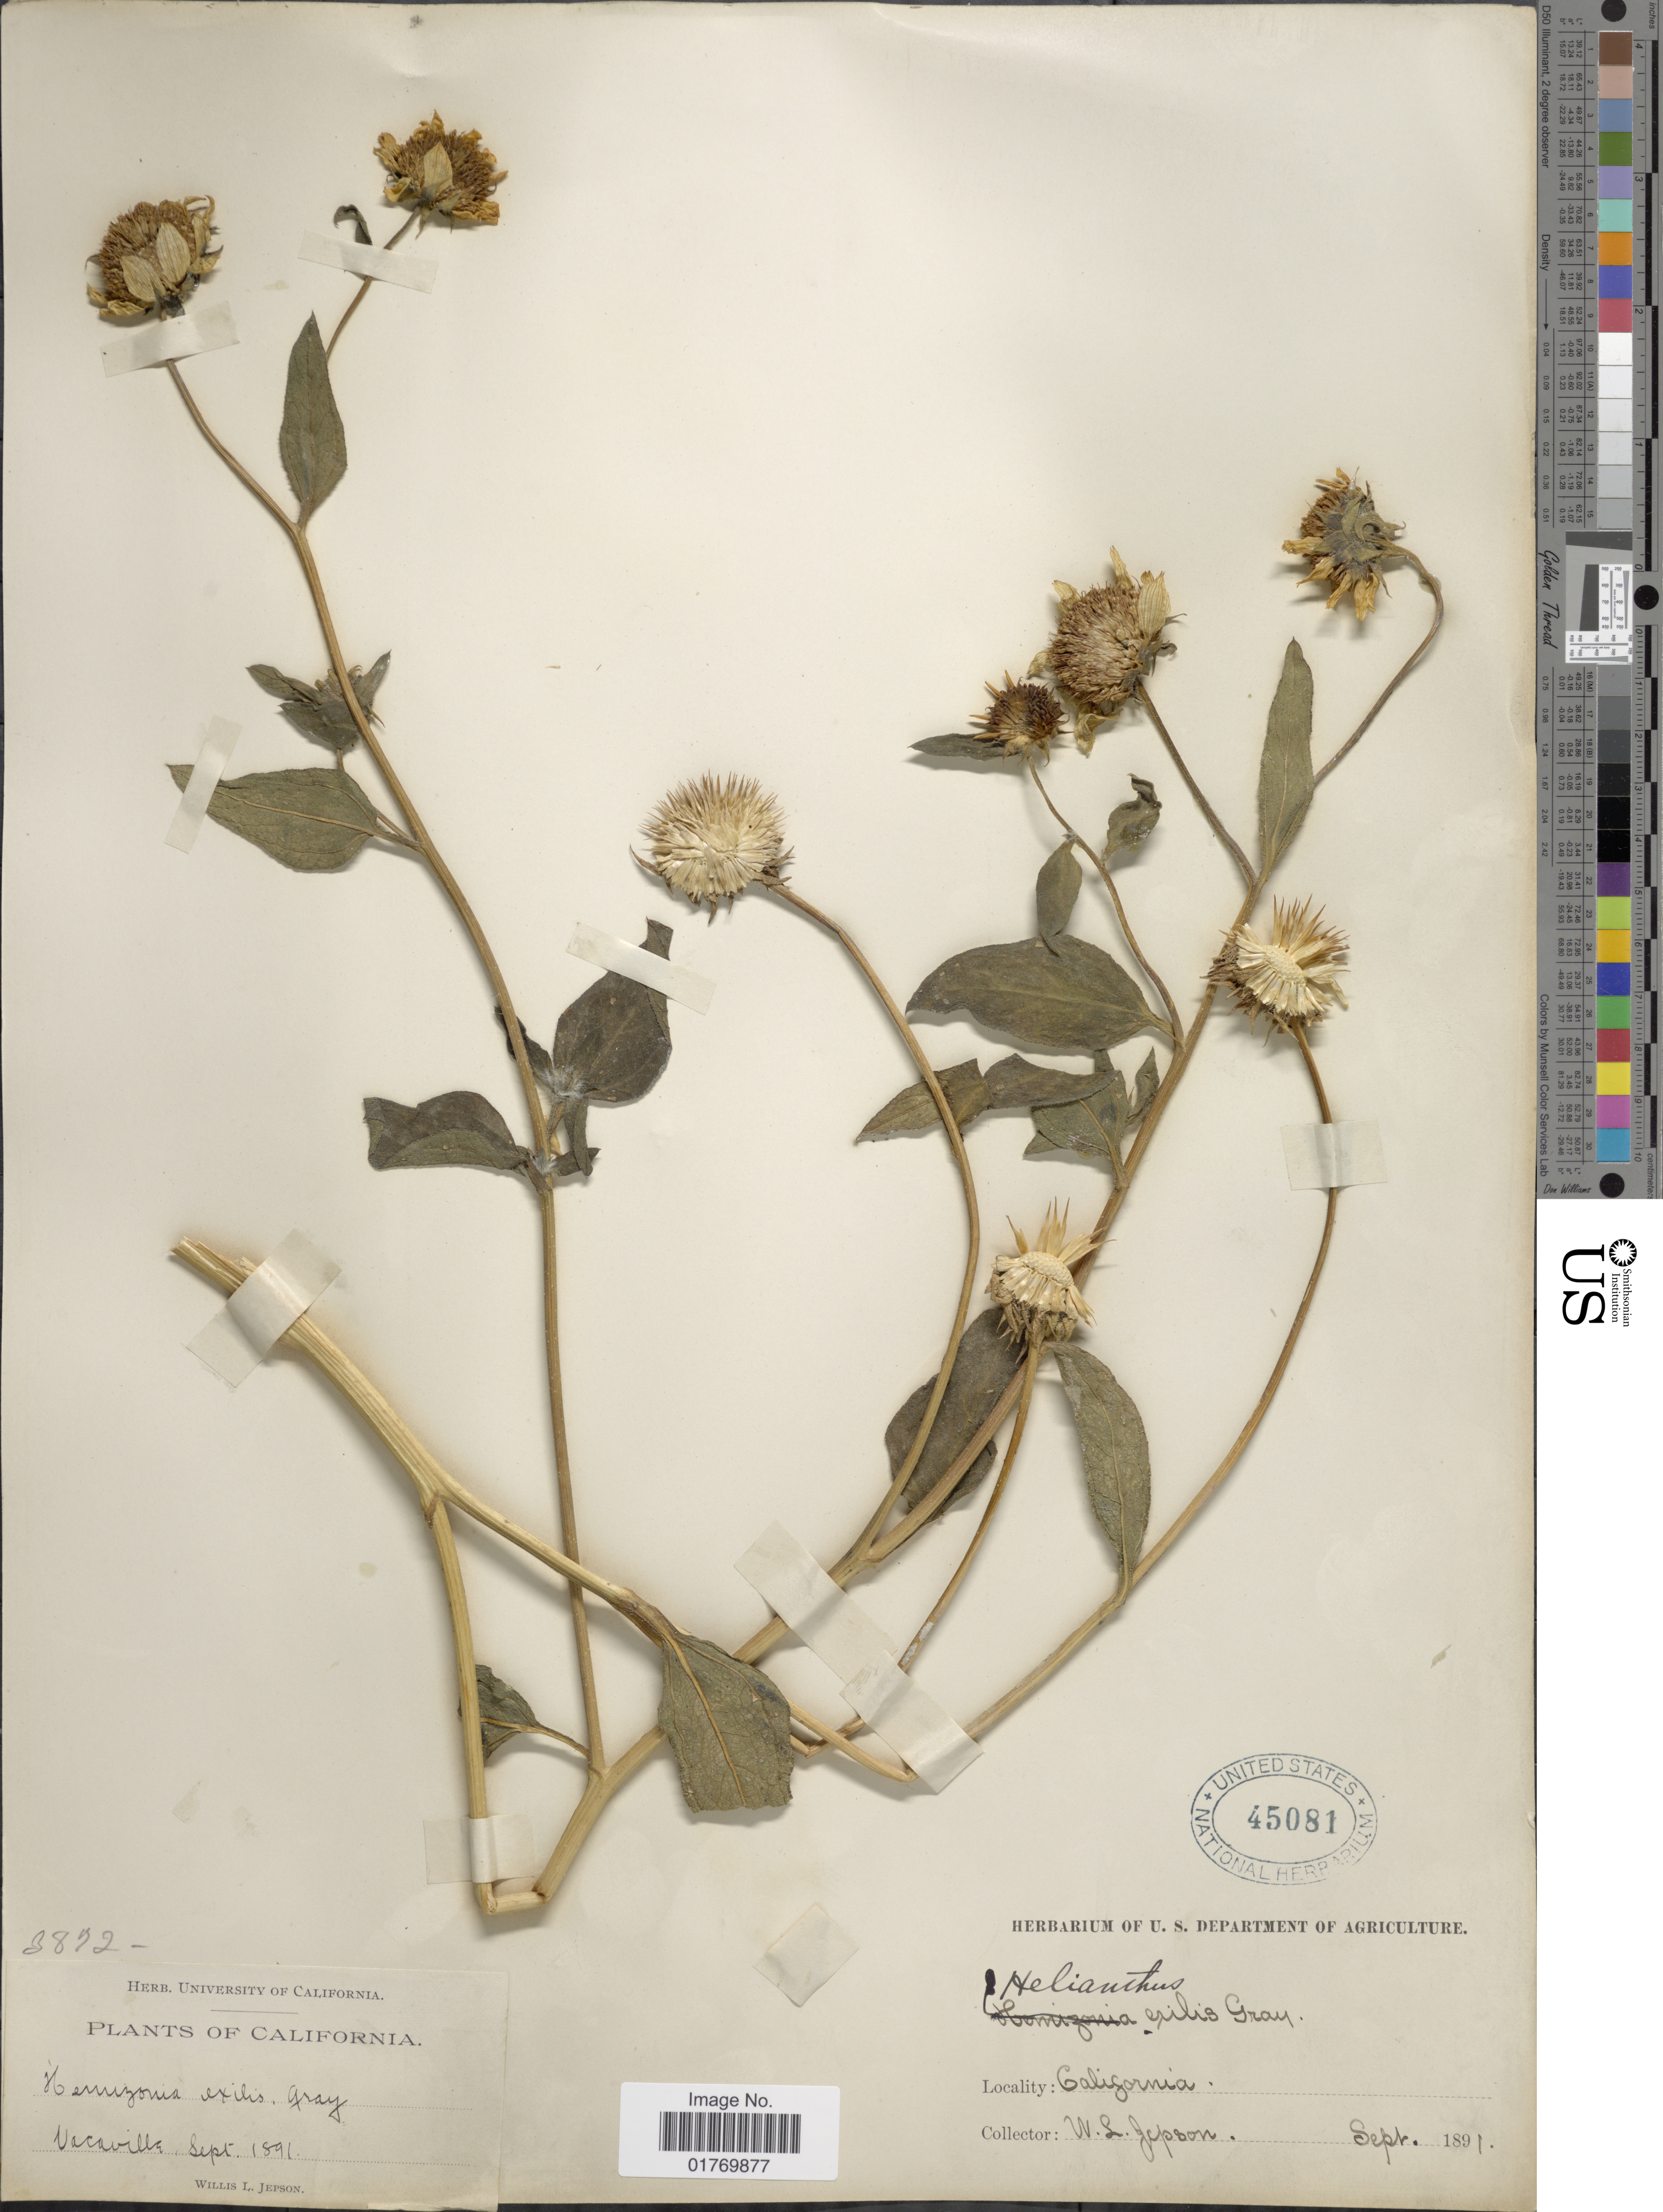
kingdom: Plantae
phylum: Tracheophyta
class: Magnoliopsida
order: Asterales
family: Asteraceae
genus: Helianthus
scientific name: Helianthus bolanderi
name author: A. Gray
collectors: W. L. Jepson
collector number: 3892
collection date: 1891-09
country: United States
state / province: California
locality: Vacavilla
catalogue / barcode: US 45081